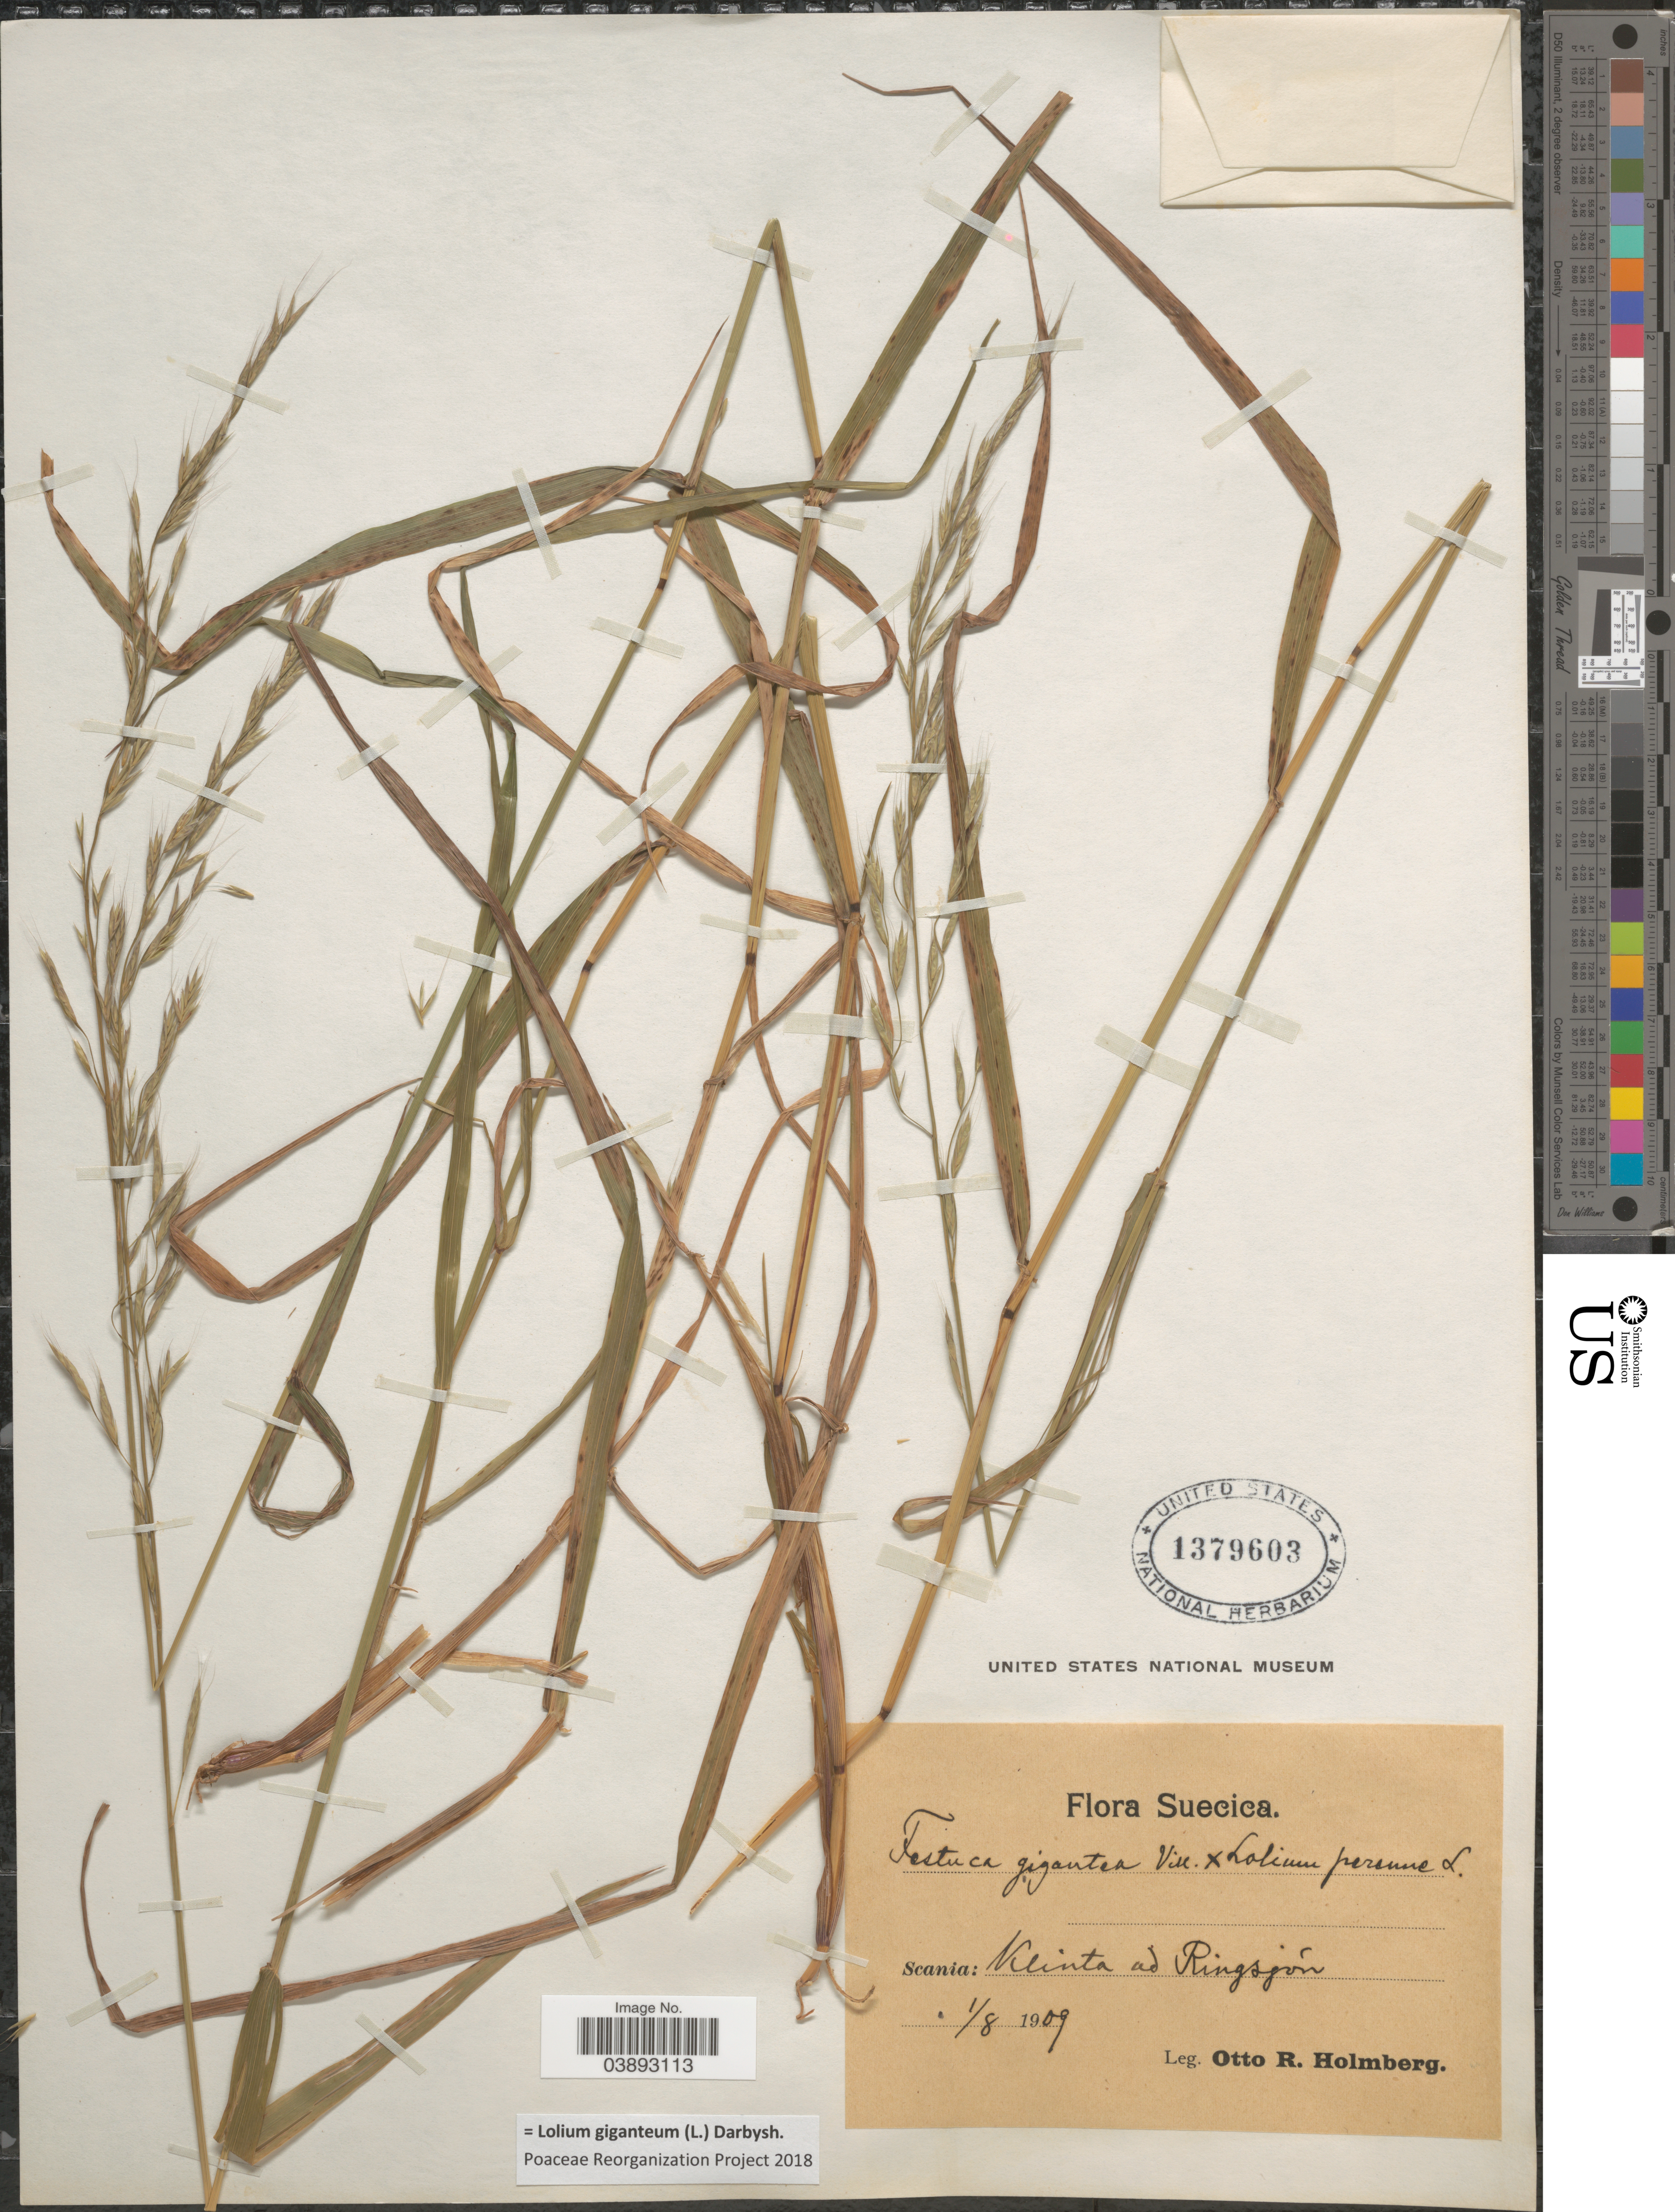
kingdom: Plantae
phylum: Tracheophyta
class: Liliopsida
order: Poales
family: Poaceae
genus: Lolium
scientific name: Lolium giganteum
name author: (L.) Darbysh.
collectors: O. Holmberg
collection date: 1909-08-01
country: Sweden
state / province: Skåne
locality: Suecica. Scania: Klinta ad Ringsjön.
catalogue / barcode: US 1379603